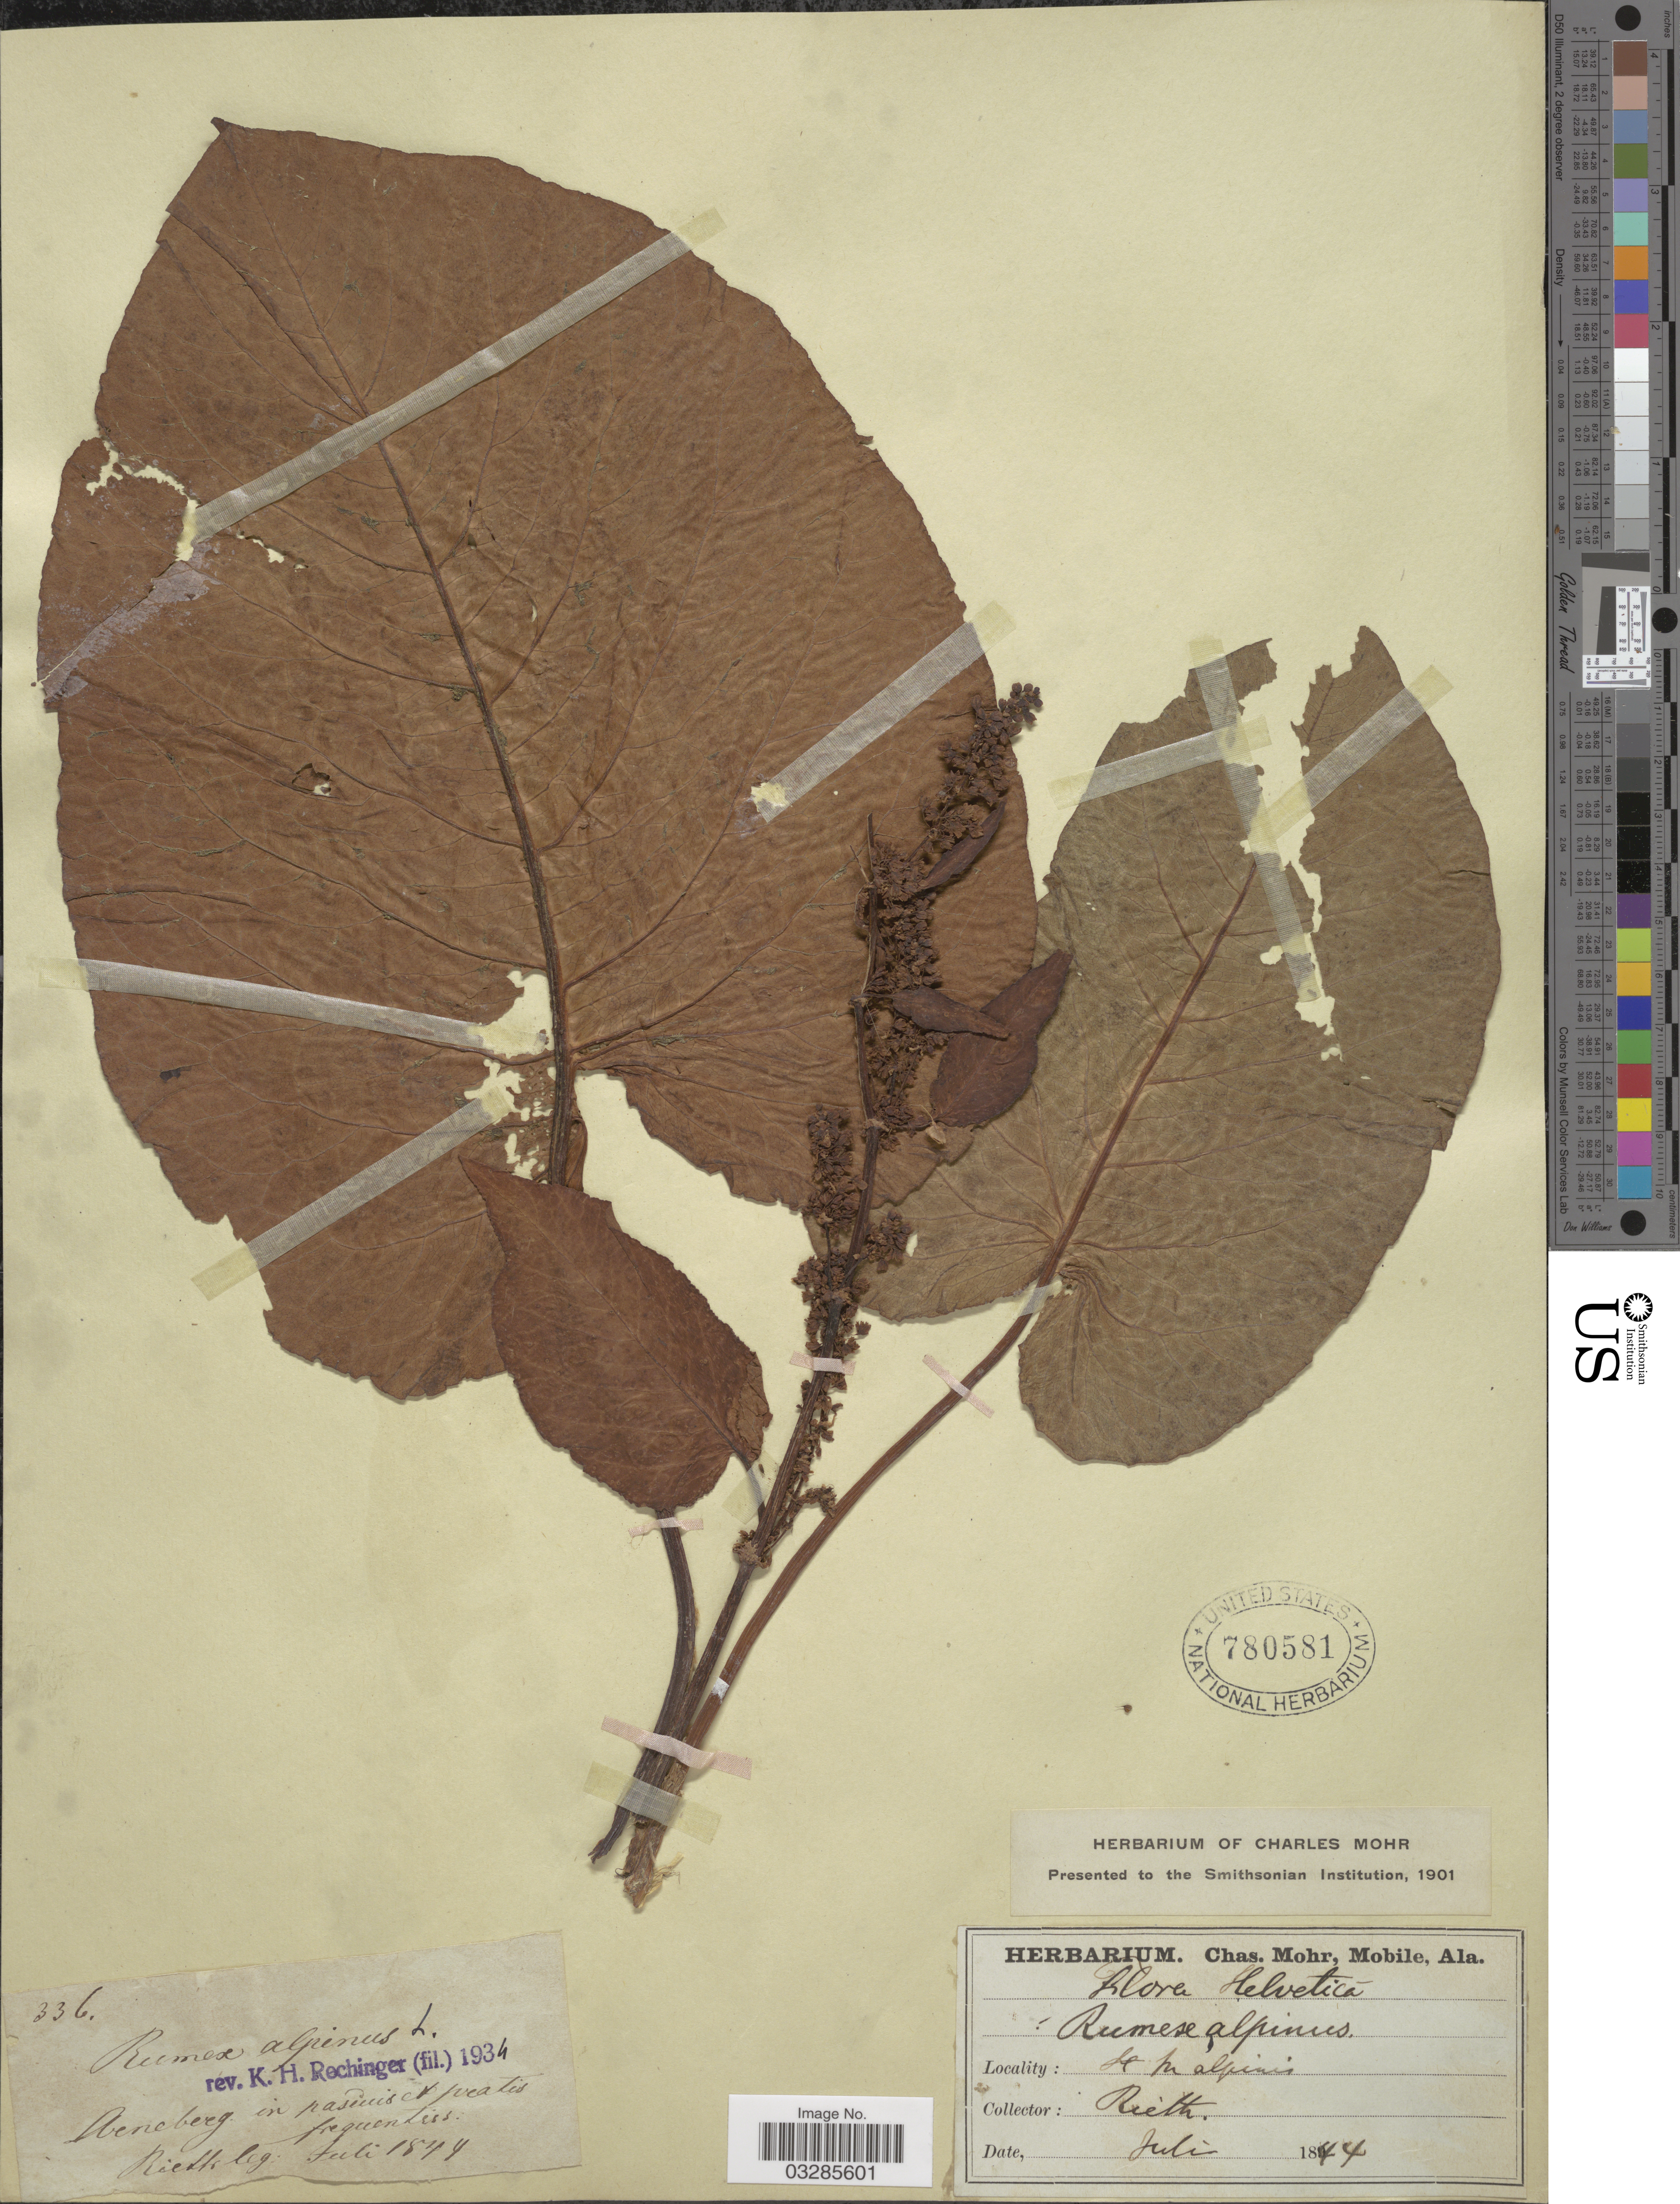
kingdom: Plantae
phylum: Tracheophyta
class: Magnoliopsida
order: Caryophyllales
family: Polygonaceae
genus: Rumex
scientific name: Rumex alpinus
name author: L.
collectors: -. Rieth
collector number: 336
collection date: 1844-07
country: Switzerland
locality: Helvetica. Areneberg.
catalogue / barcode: US 780581